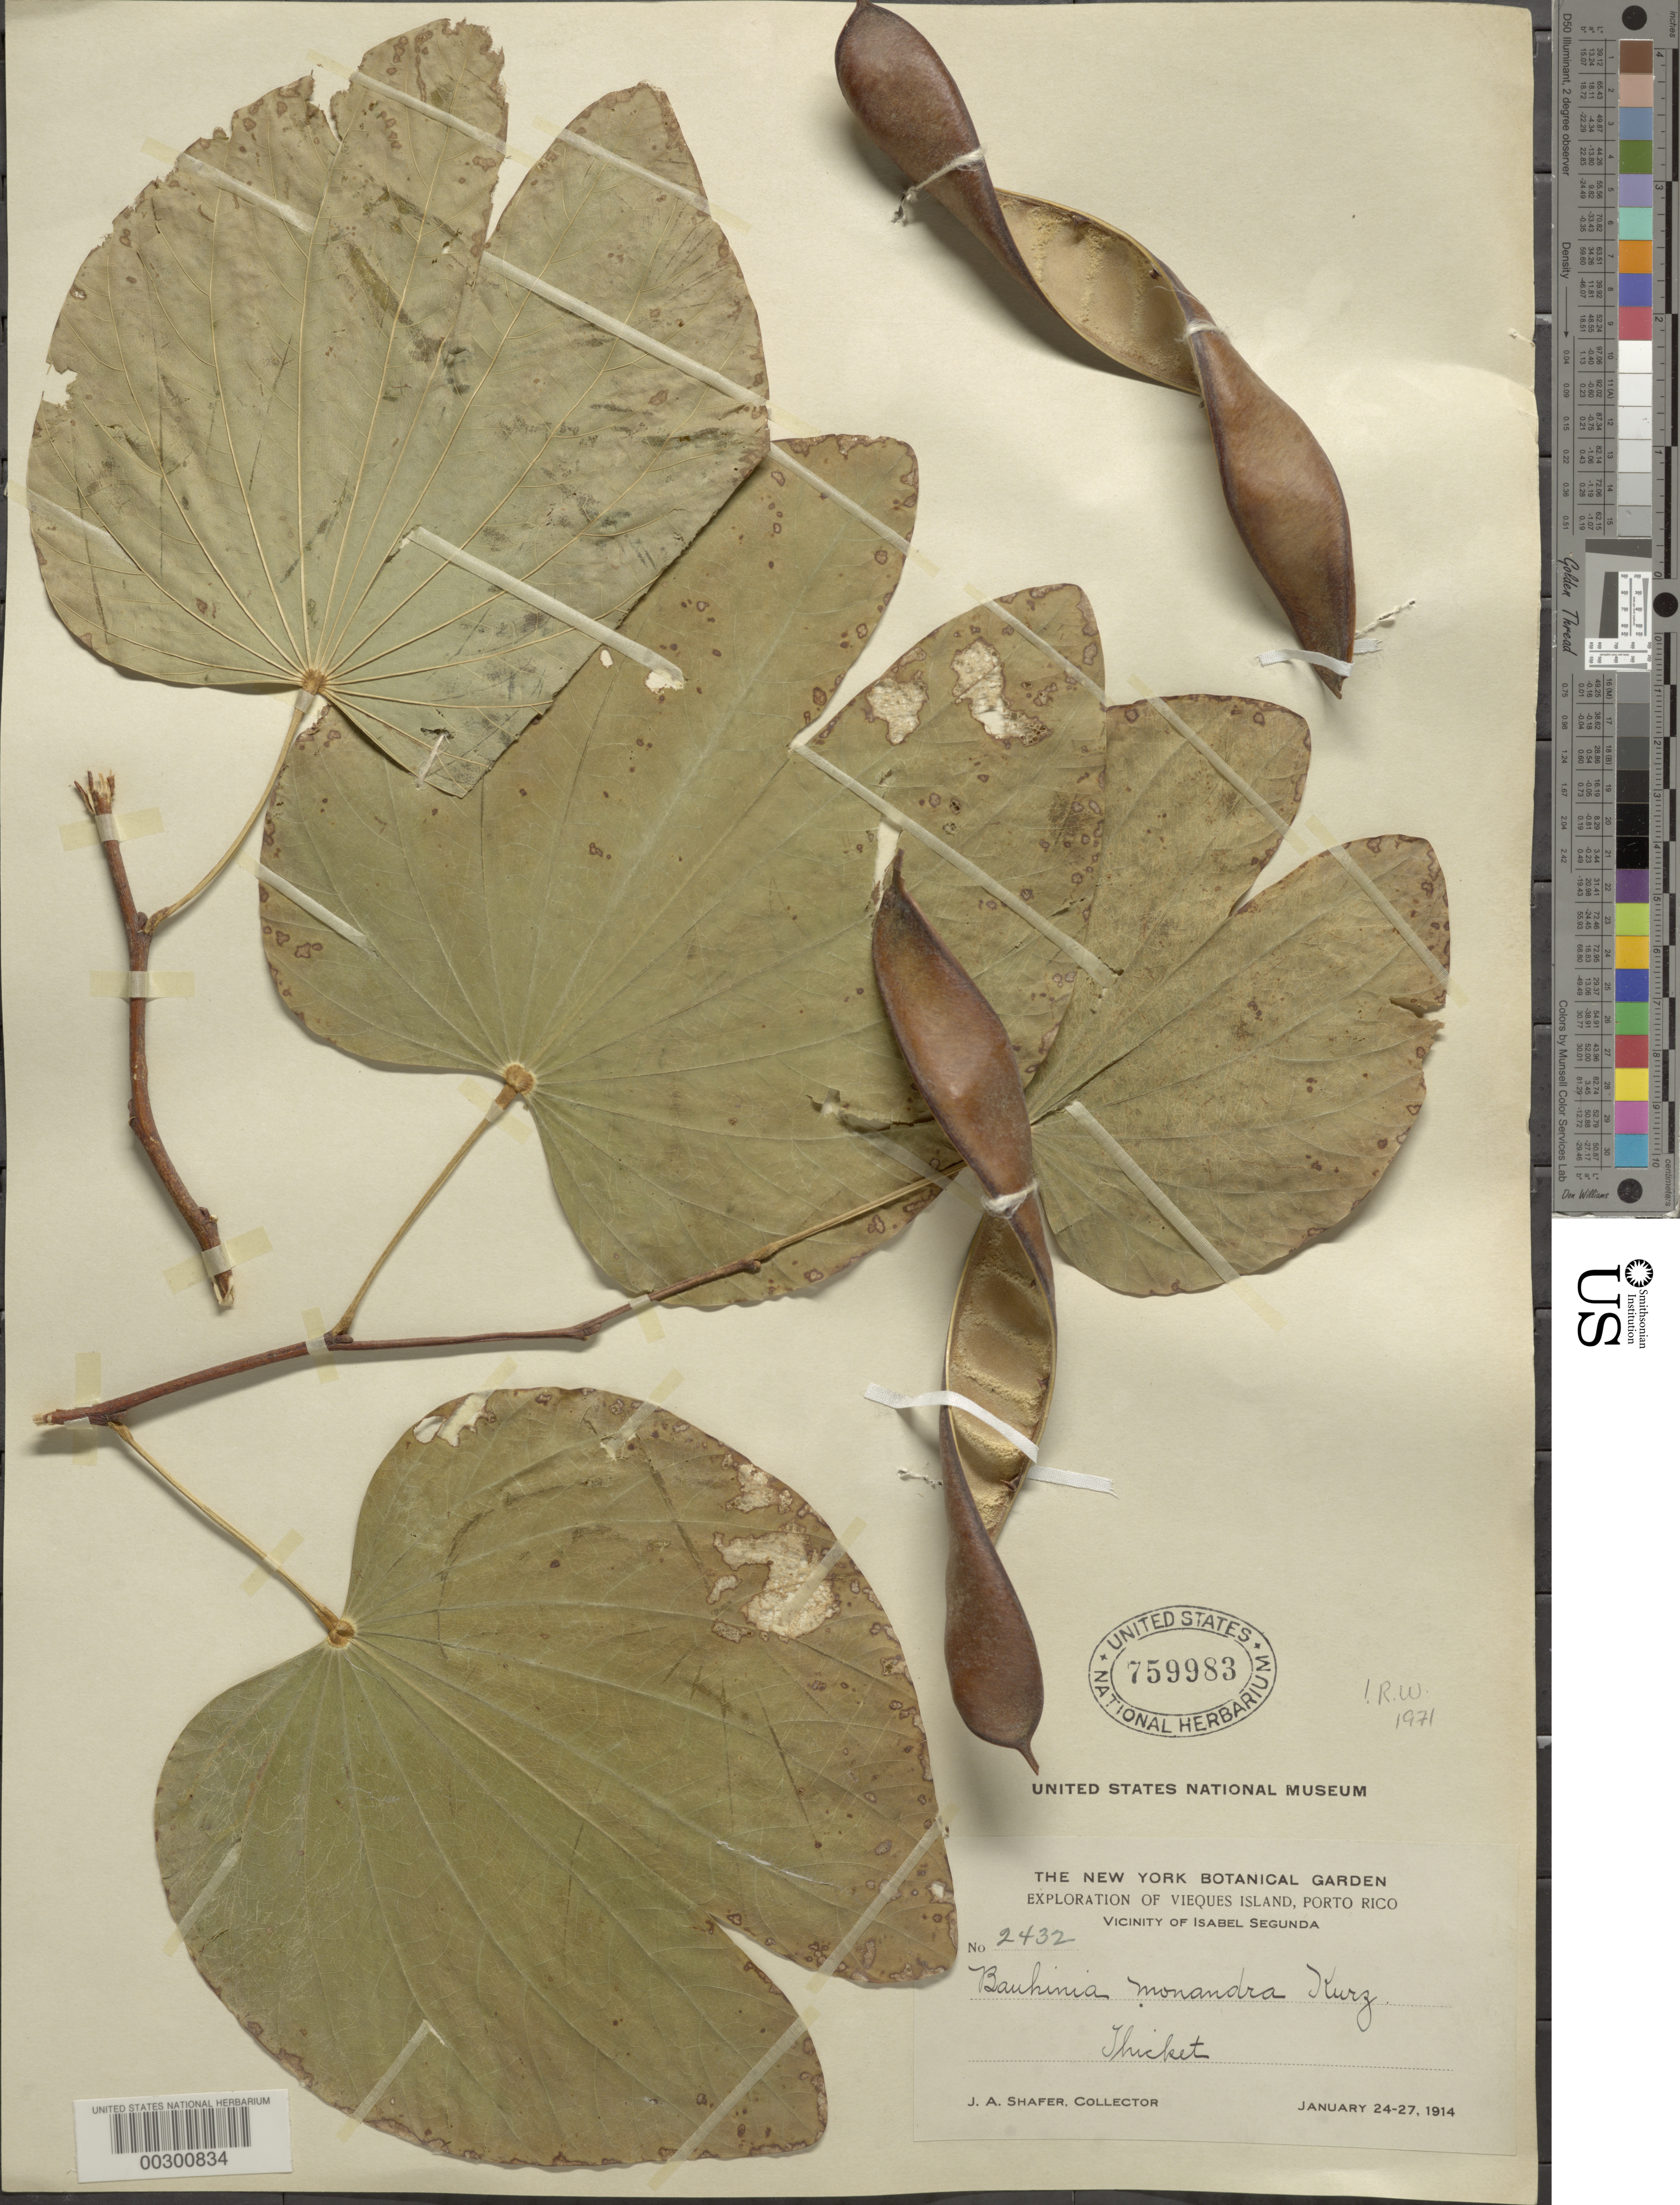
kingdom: Plantae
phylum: Tracheophyta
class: Magnoliopsida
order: Fabales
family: Fabaceae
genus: Bauhinia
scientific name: Bauhinia monandra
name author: Kurz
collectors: J. A. Shafer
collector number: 2432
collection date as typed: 24 Jan 1914 to 27 Jan 1914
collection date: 1914-01-24/1914-01-27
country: Puerto Rico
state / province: Vieques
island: Vieques Island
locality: Vicinity of isabel segunda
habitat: Thicket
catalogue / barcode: US 759983